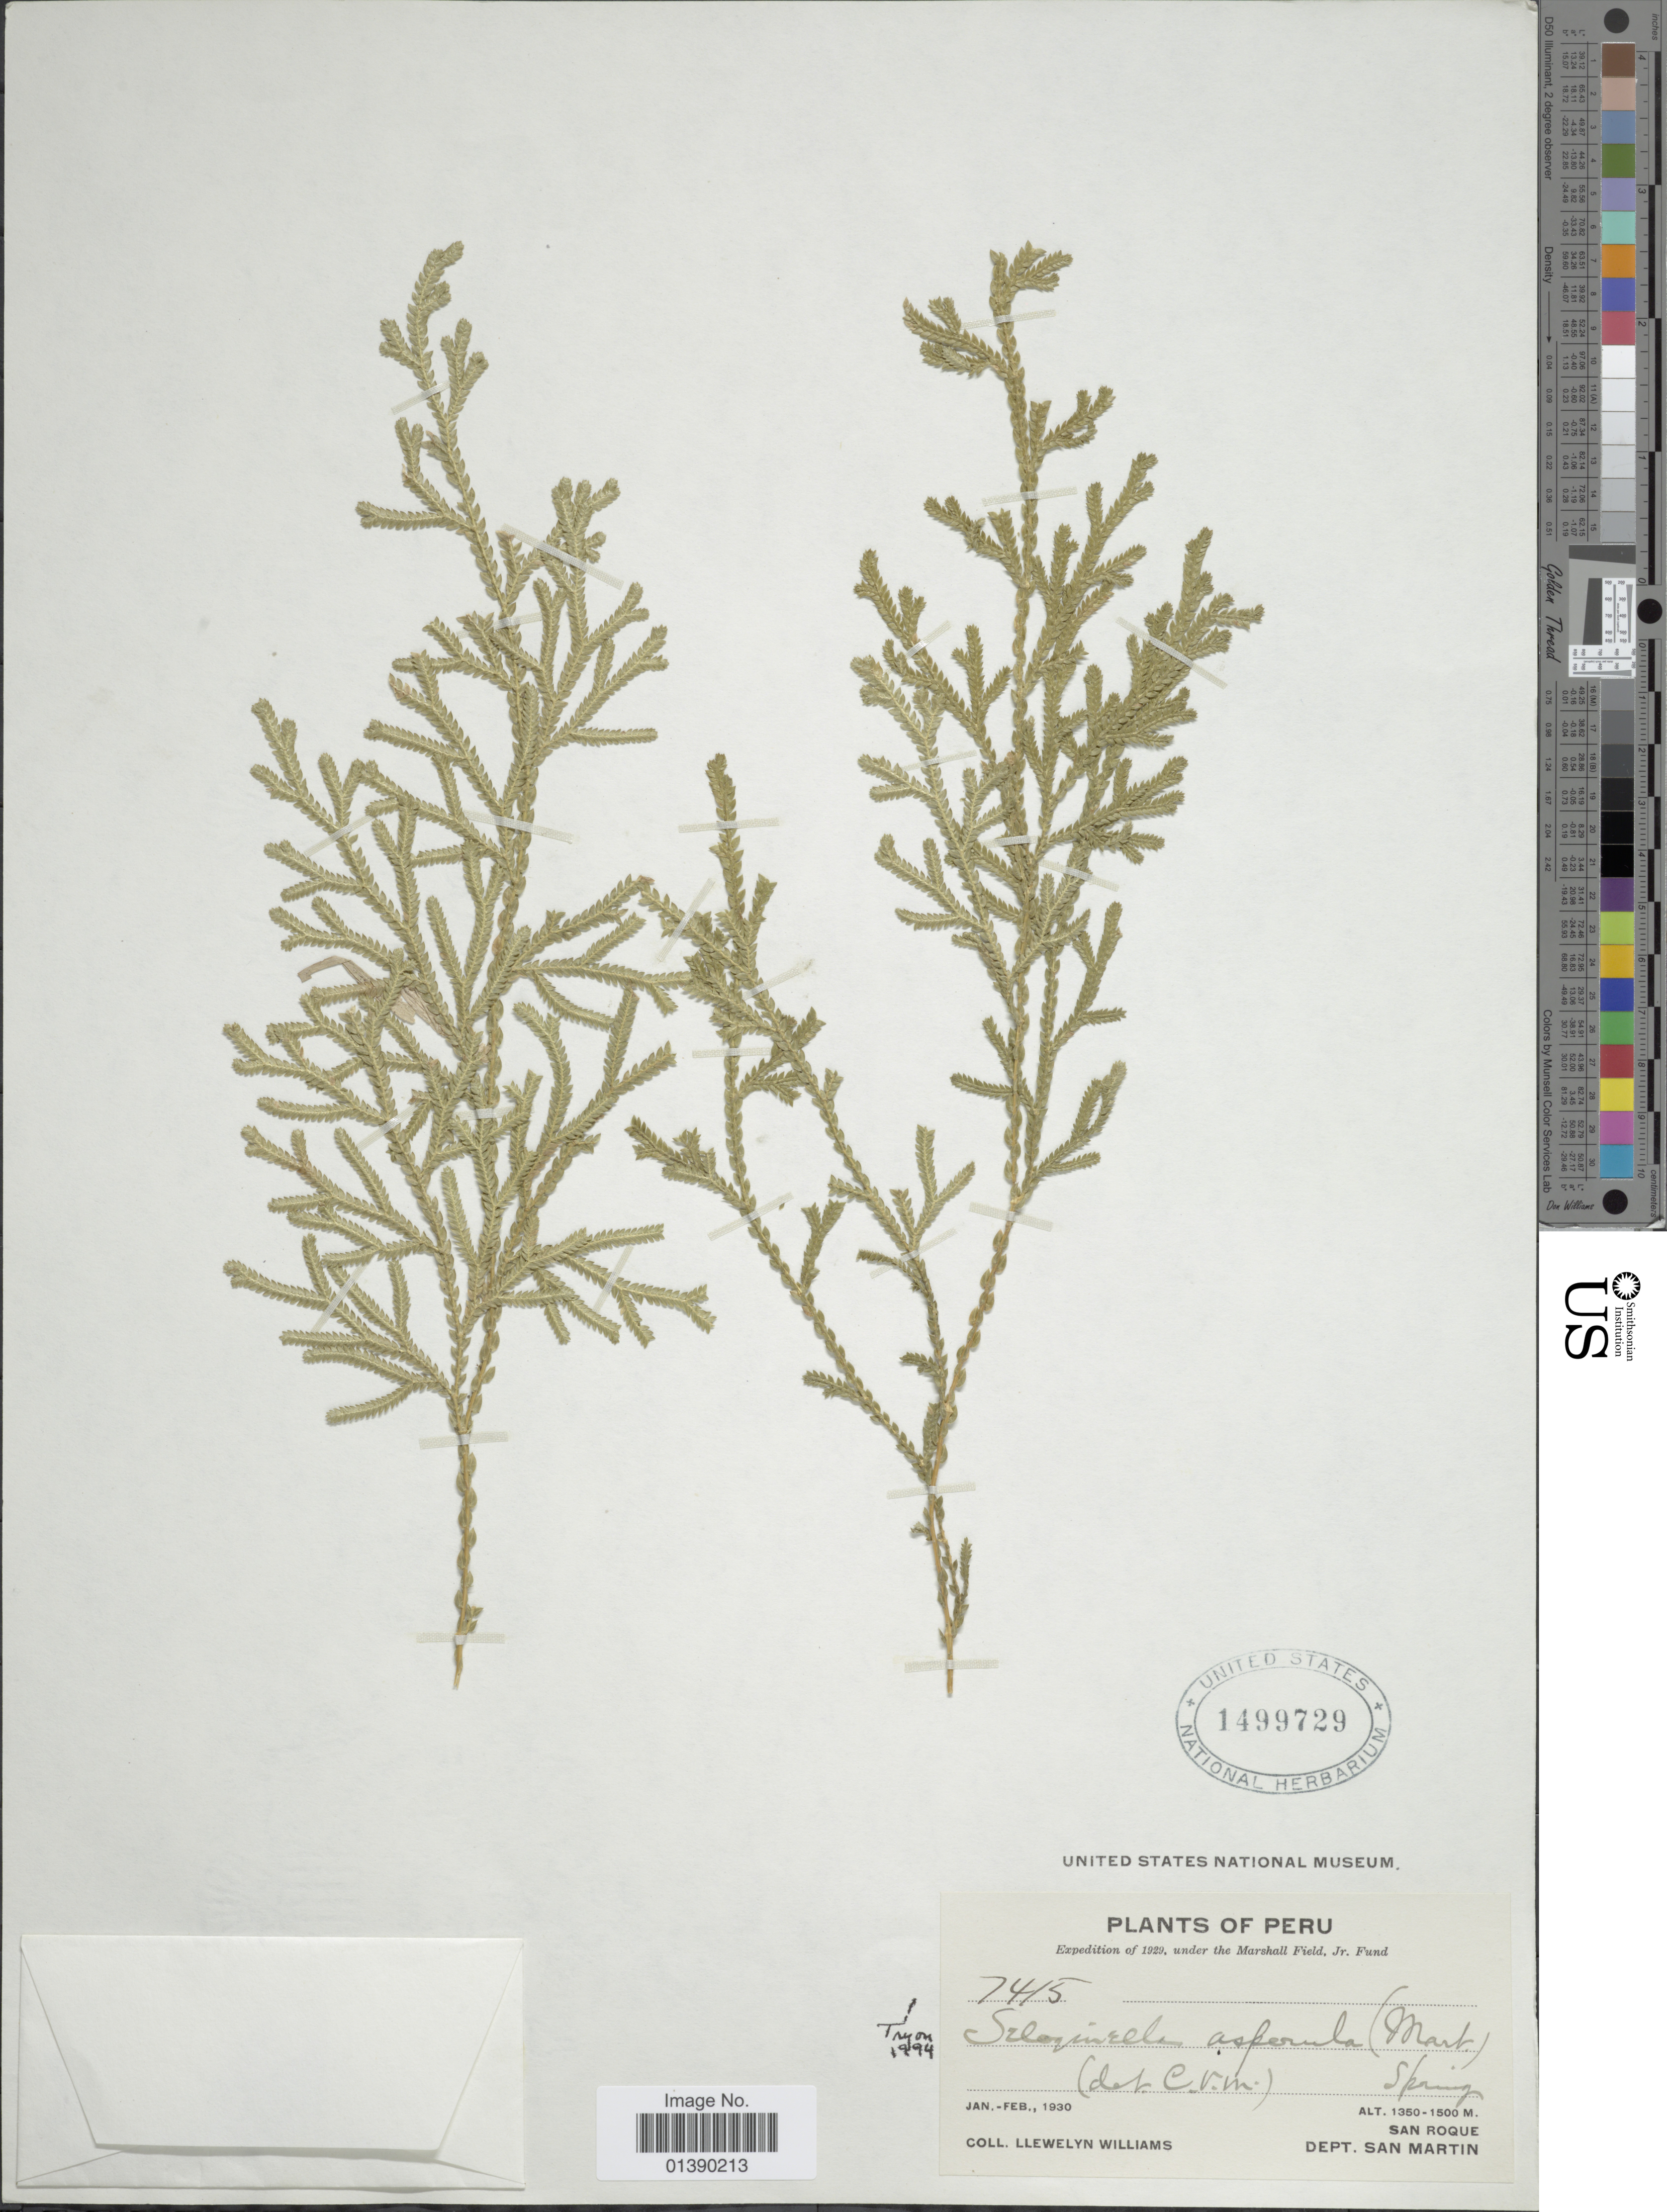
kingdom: Plantae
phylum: Tracheophyta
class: Lycopodiopsida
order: Selaginellales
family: Selaginellaceae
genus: Selaginella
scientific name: Selaginella asperula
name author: Spring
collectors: Ll. Williams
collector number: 7415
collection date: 1930-01/1930-02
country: Peru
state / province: San Martín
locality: San Roque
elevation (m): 1350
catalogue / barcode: US 1499729